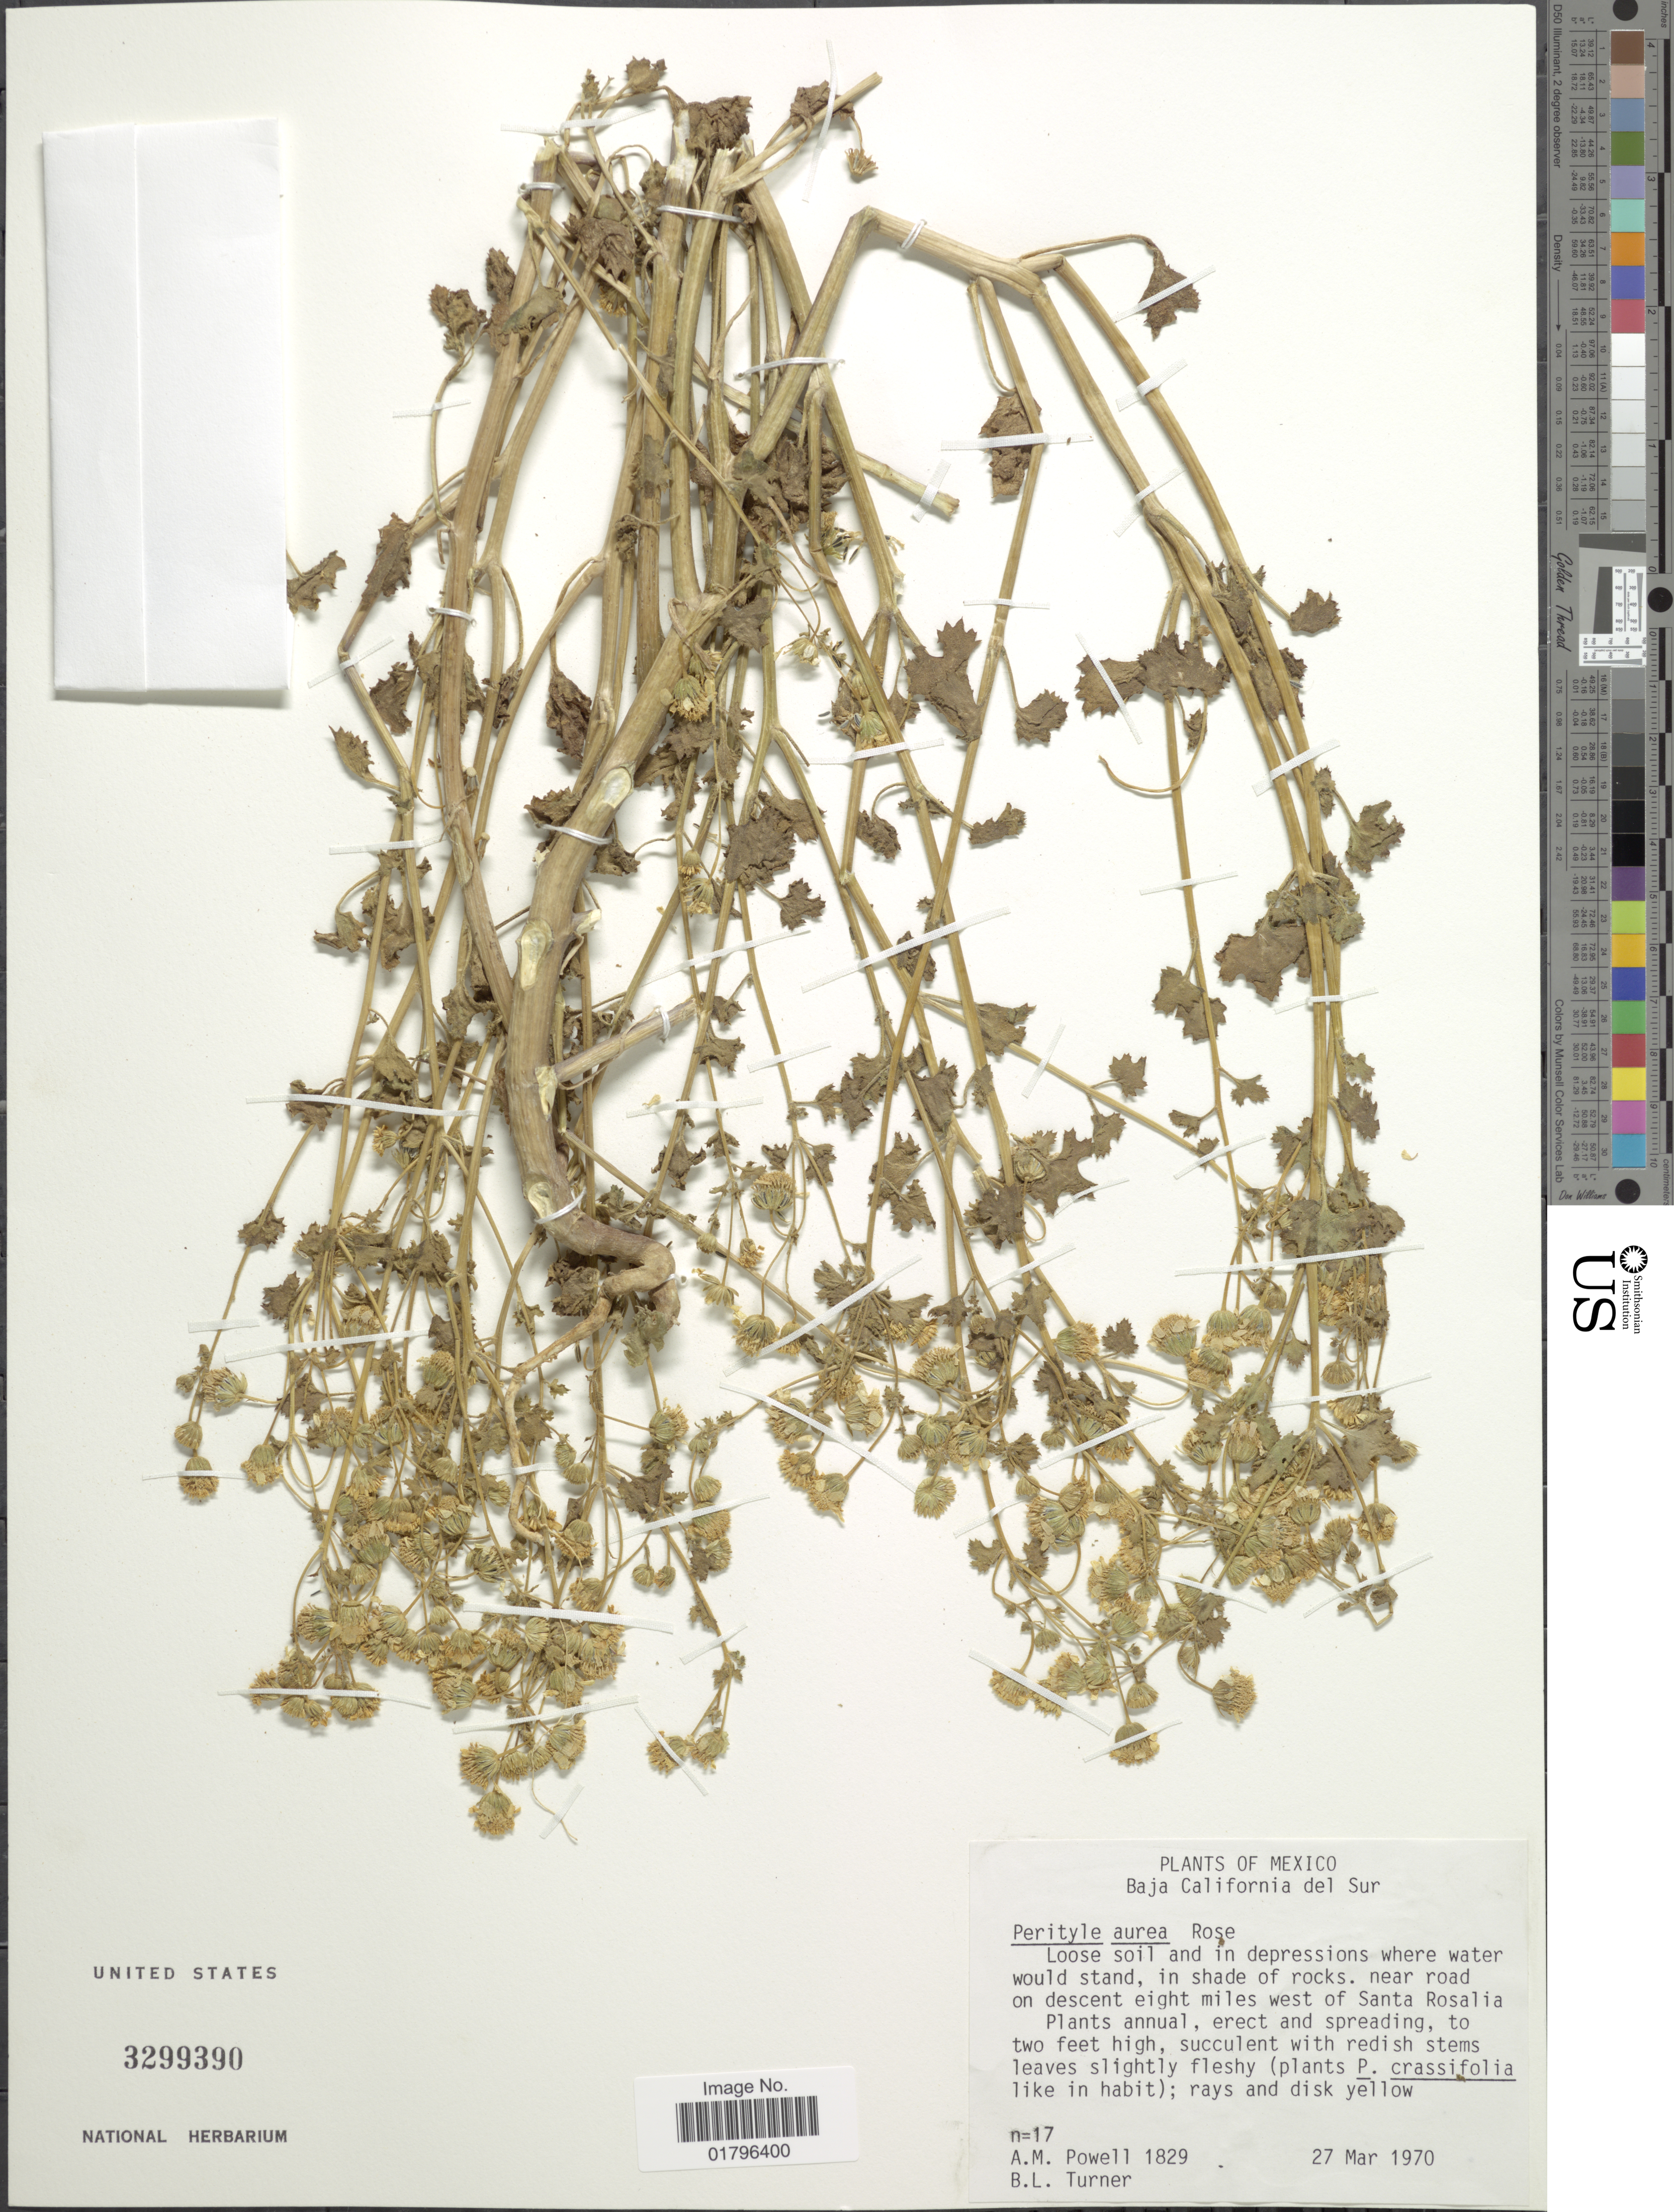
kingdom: Plantae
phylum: Tracheophyta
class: Magnoliopsida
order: Asterales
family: Asteraceae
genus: Perityle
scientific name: Perityle aurea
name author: Rose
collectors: A. M. Powell & B. L. Turner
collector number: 1829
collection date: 1970-03-27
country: Mexico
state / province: Baja California Sur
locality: Near road on descent eight miles west of Santa Rosalia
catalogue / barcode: US 3299390